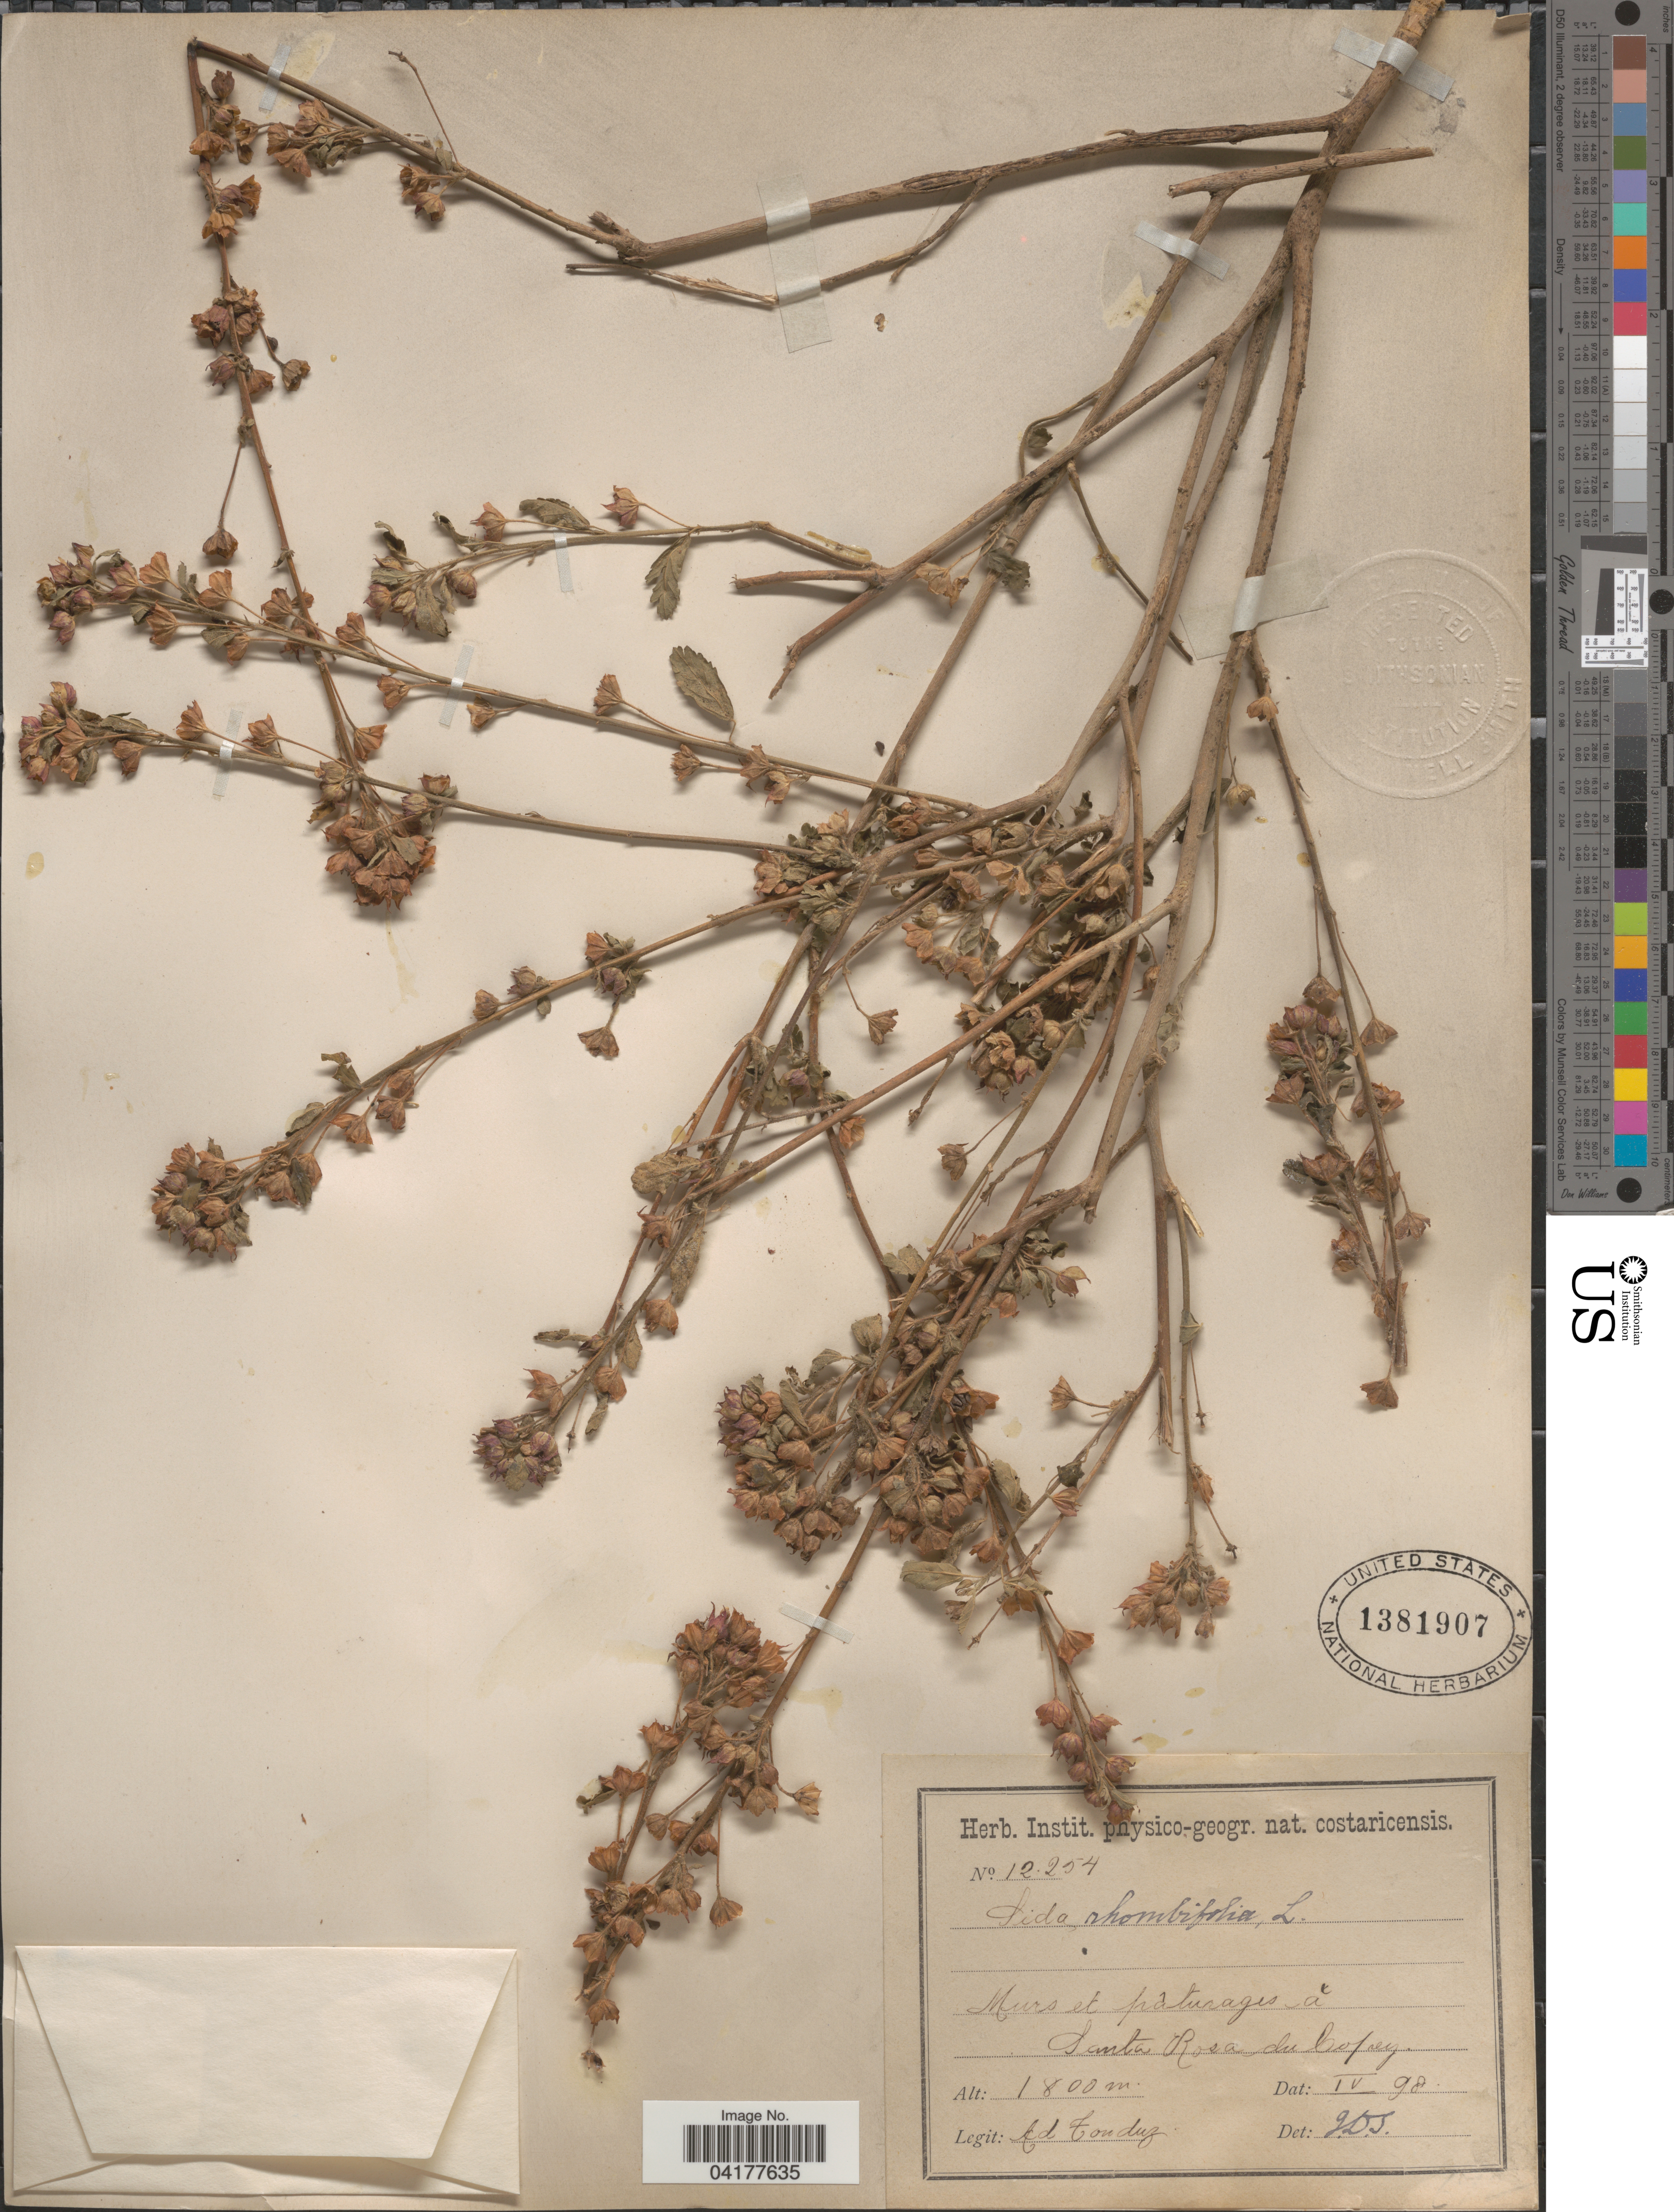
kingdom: Plantae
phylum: Tracheophyta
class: Magnoliopsida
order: Malvales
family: Malvaceae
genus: Sida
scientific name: Sida rhombifolia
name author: L.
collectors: A. Tonduz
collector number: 12254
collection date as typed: Transcribed d/m/y: /4/98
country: Costa Rica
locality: Murs et pâturages à Santa Rosa du Copey.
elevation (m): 1800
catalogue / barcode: US 1381907